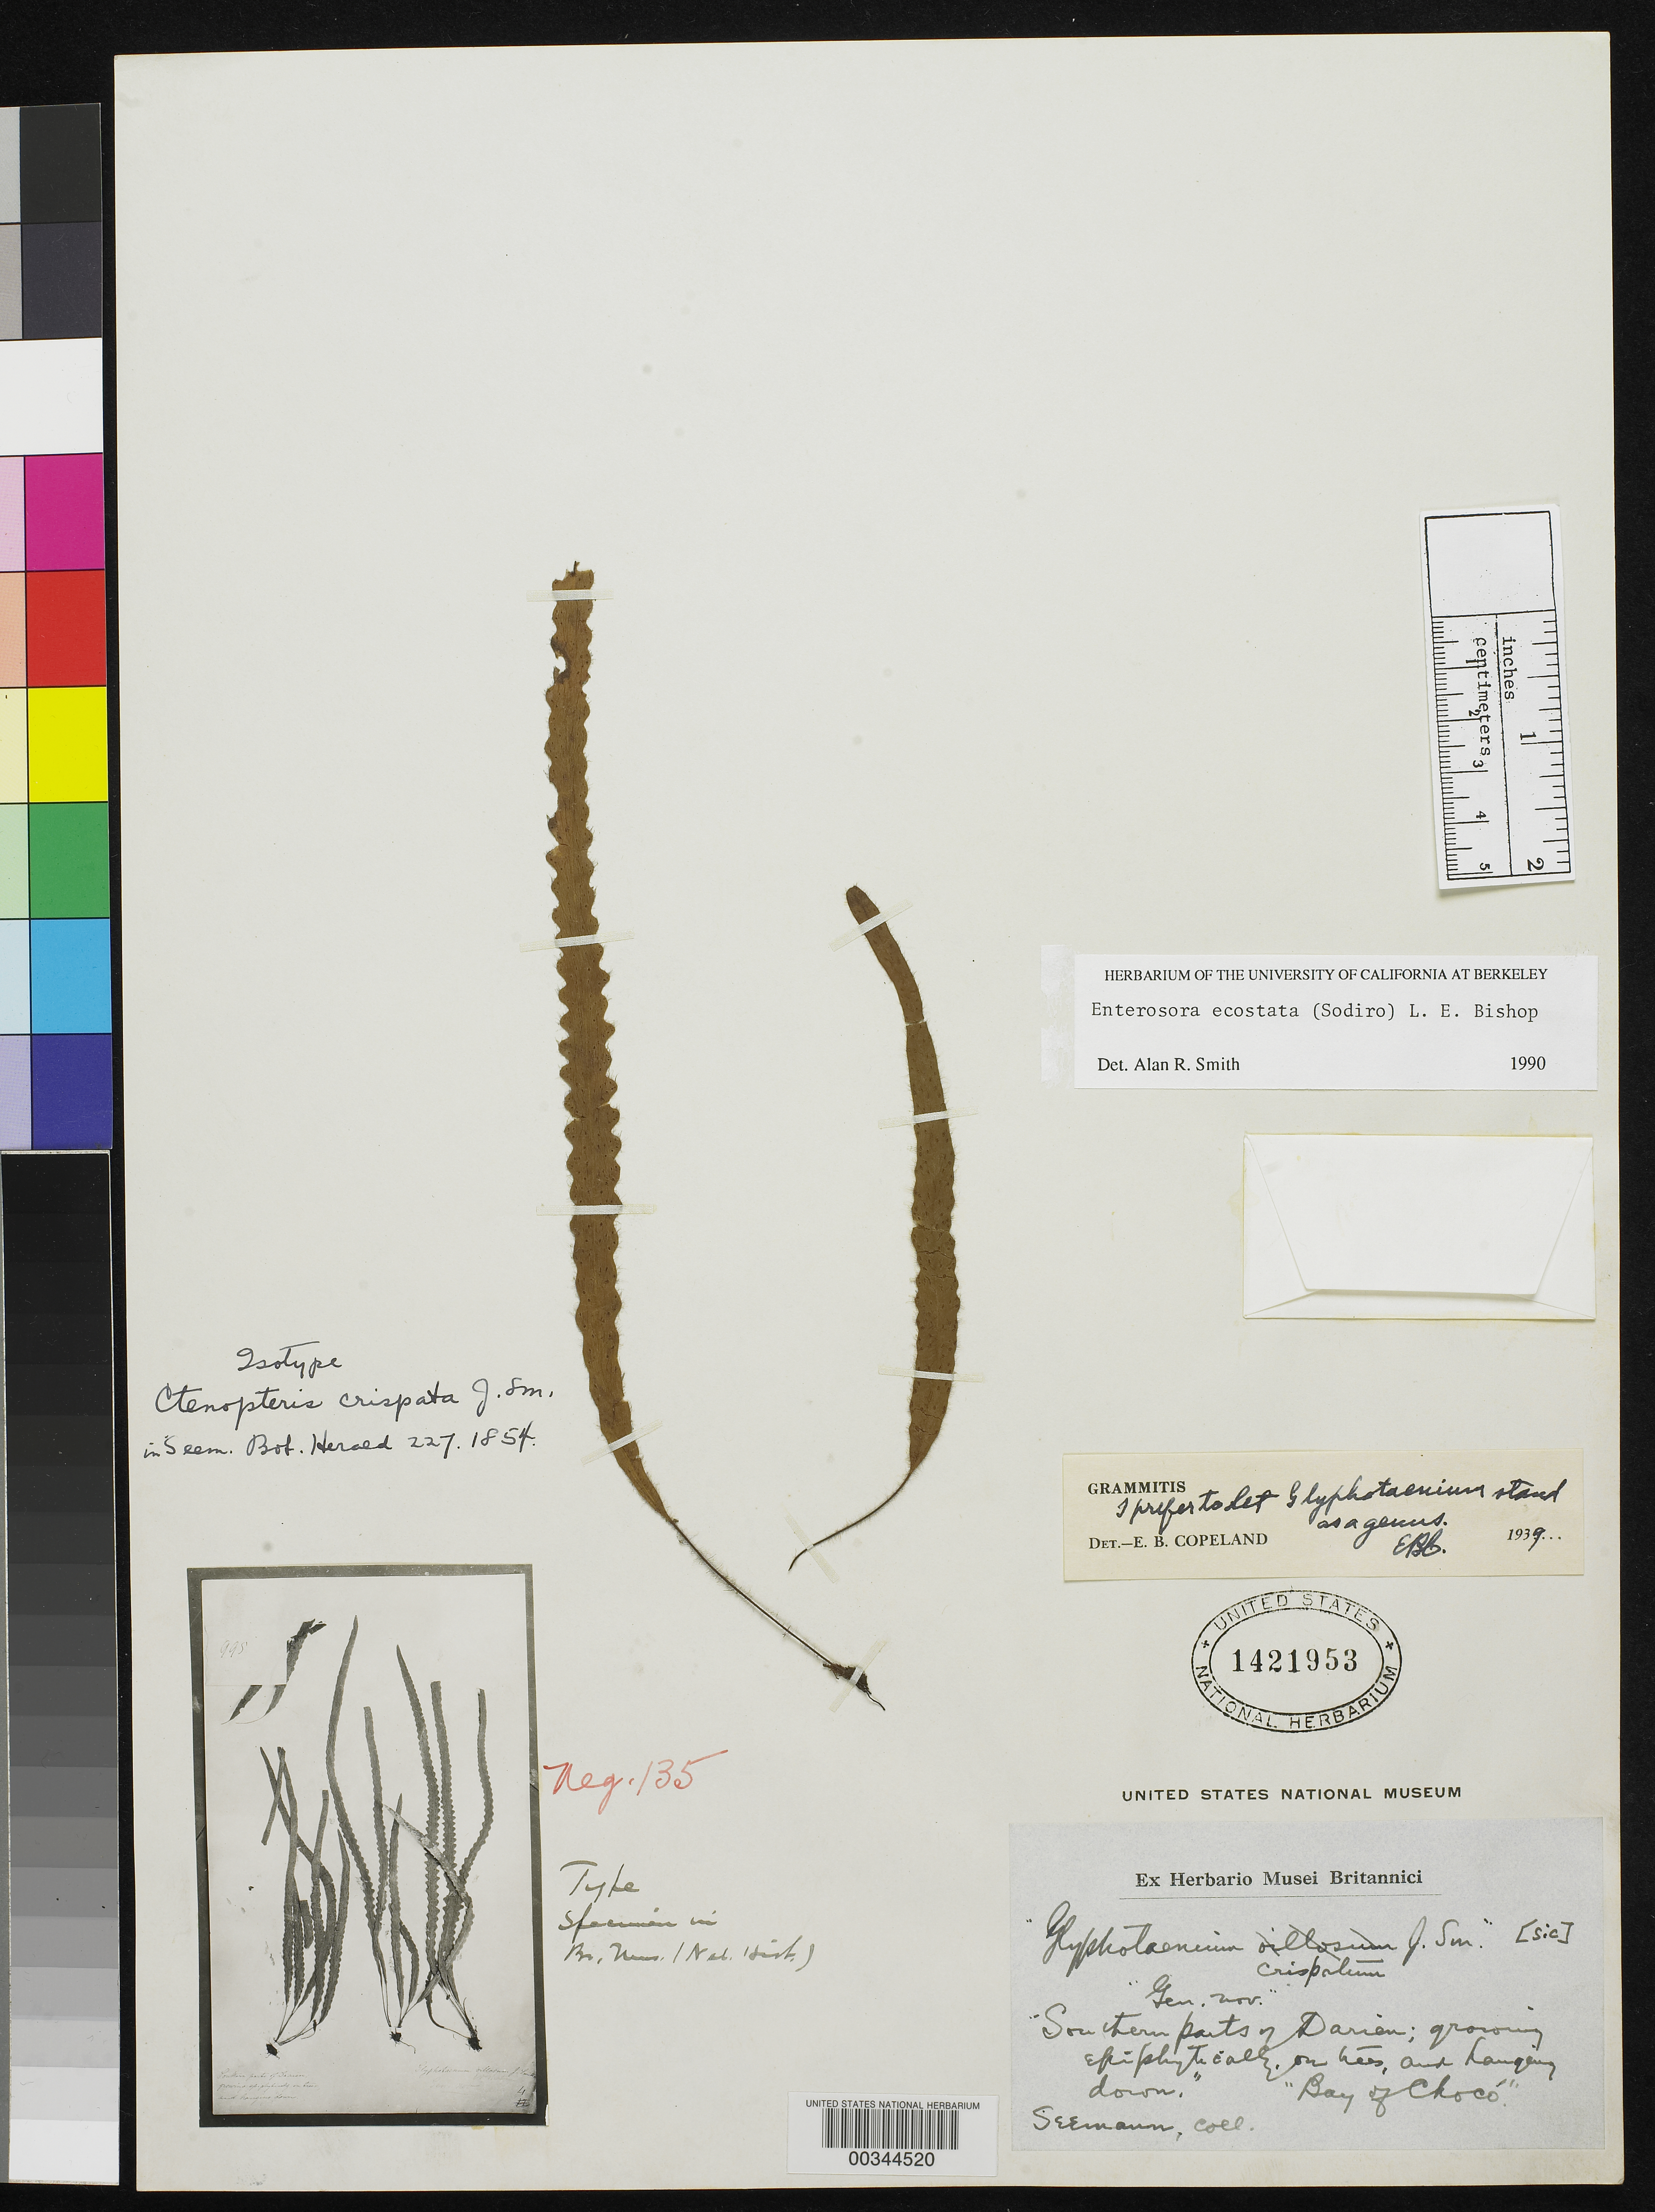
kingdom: Plantae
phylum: Tracheophyta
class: Polypodiopsida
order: Polypodiales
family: Polypodiaceae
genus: Ctenopteris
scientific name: Ctenopteris crispata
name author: J. Sm. in Seem.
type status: Type Fragment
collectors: B. C. Seemann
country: Panama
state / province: Darién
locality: Southern parts of Darien, "Bay of Choco".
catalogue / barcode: US 1421953